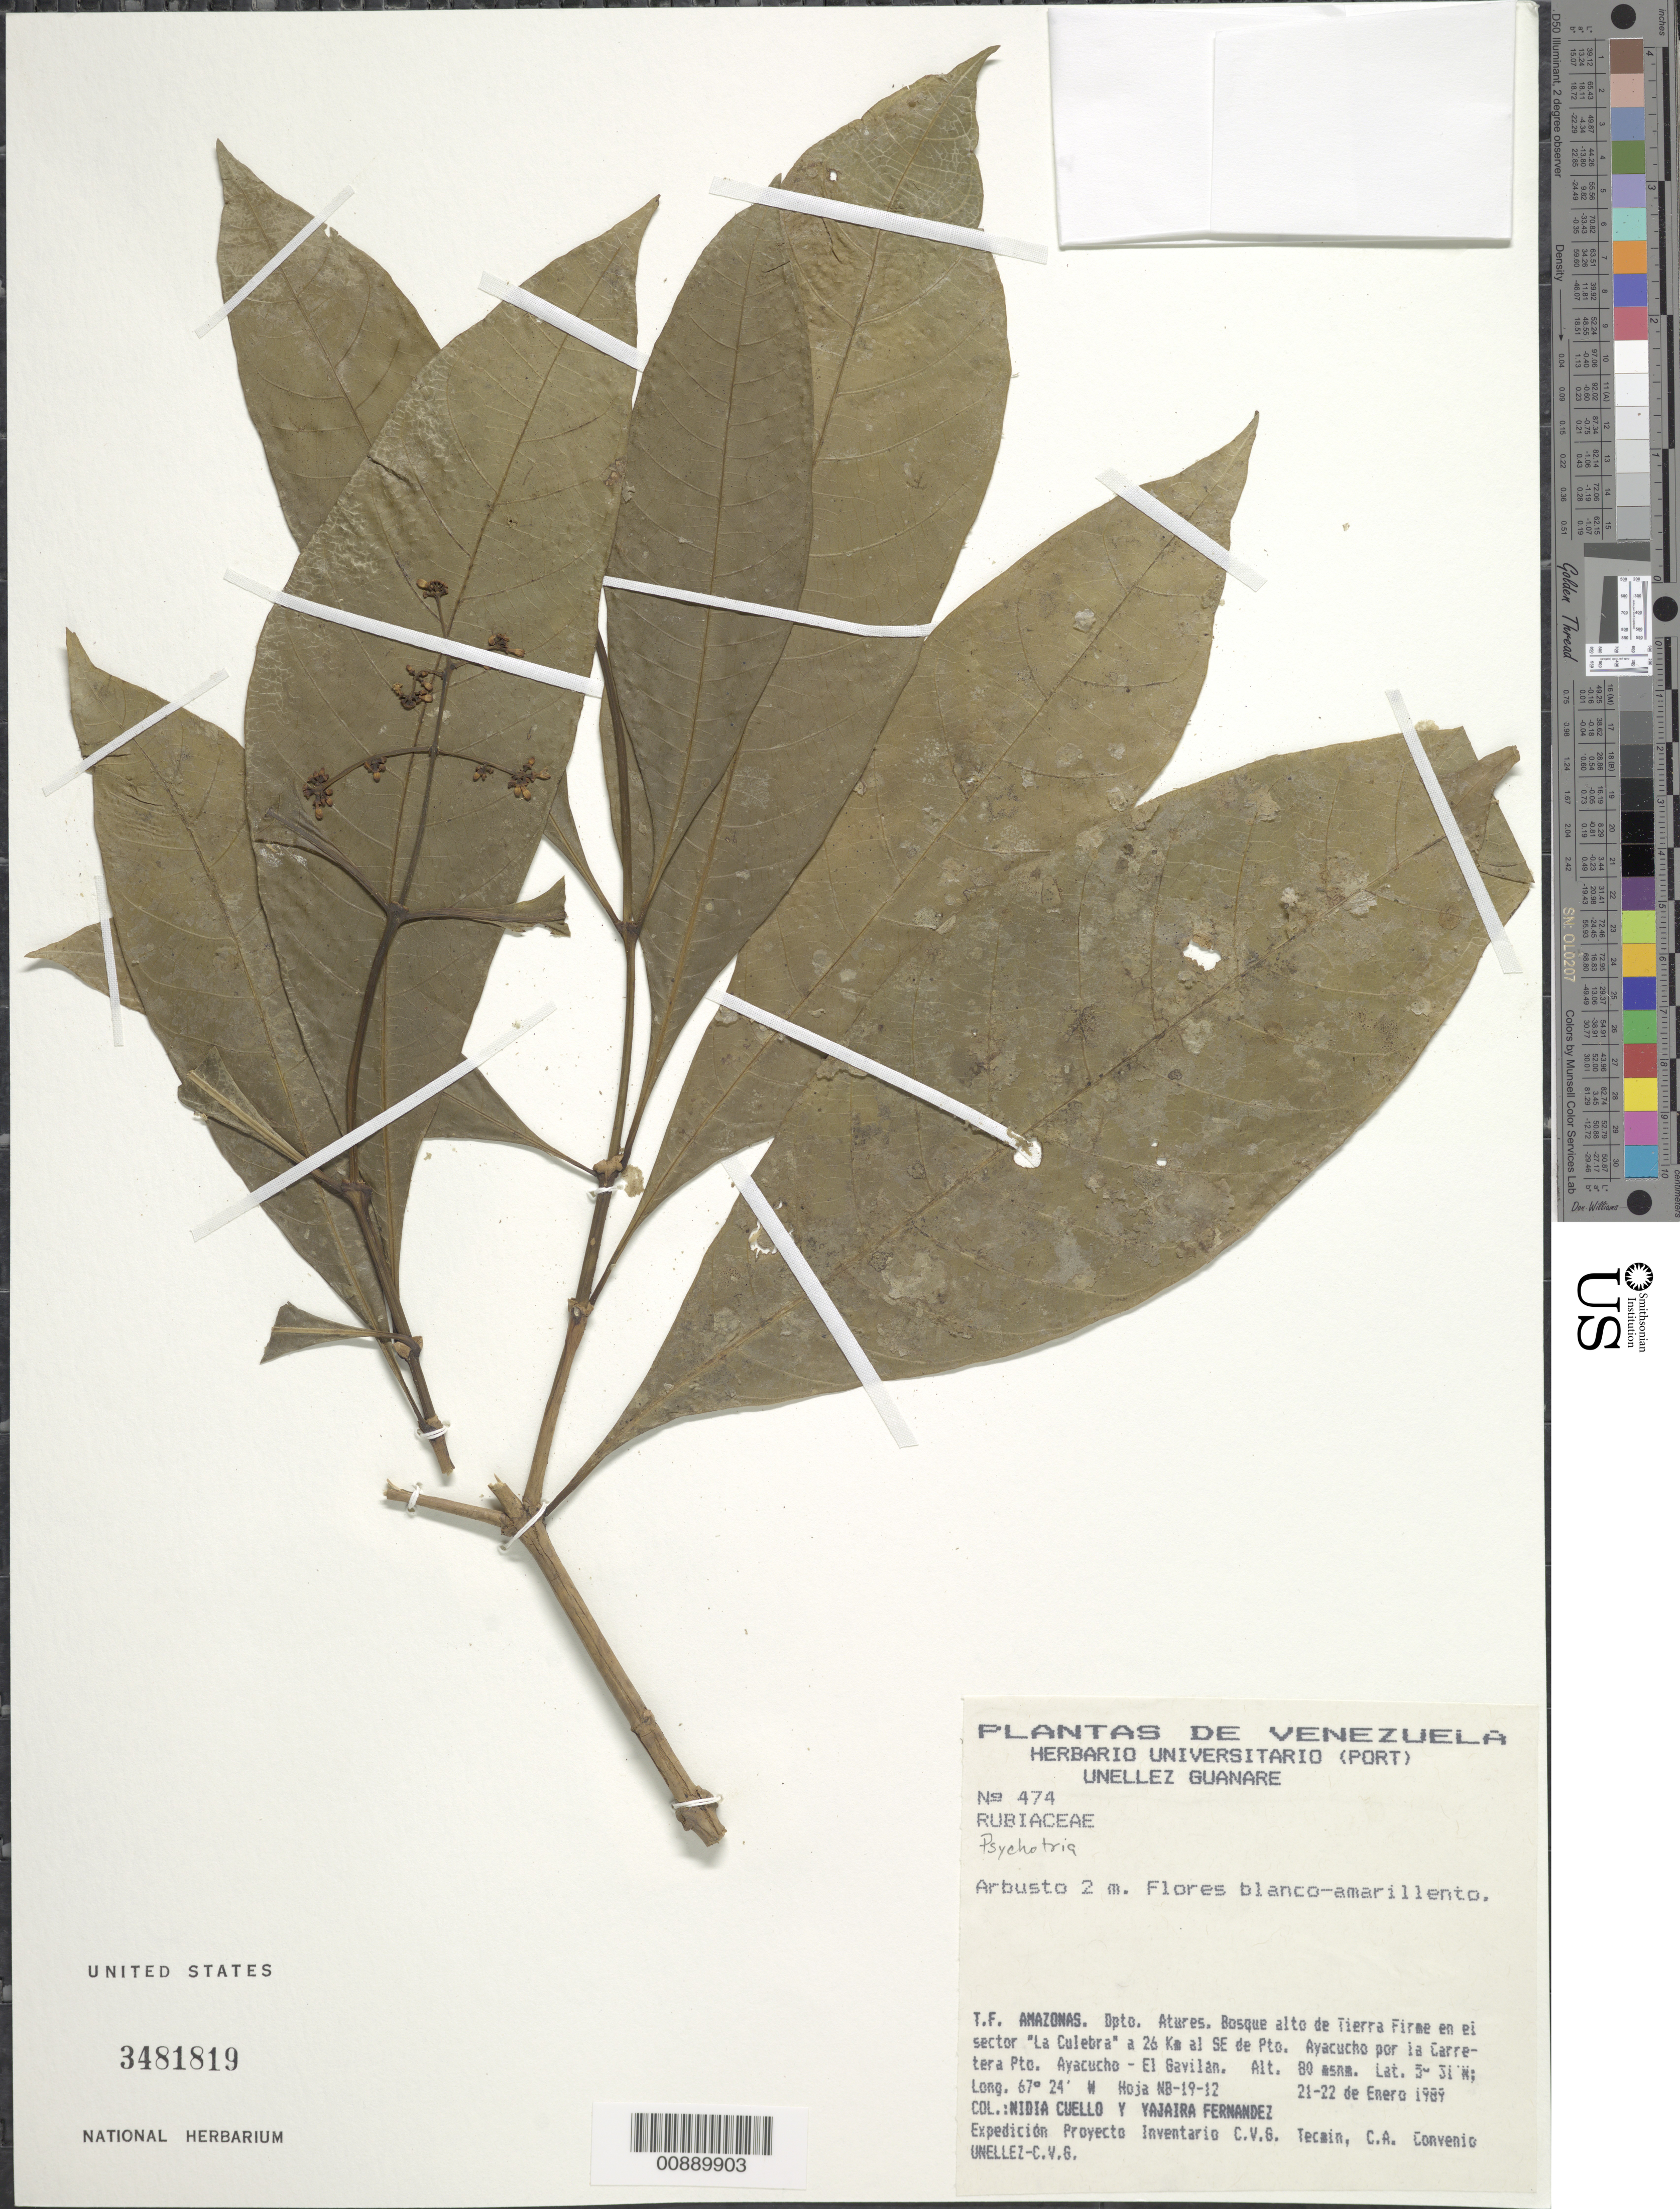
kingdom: Plantae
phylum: Tracheophyta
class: Magnoliopsida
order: Gentianales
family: Rubiaceae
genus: Psychotria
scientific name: Psychotria sp.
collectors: N. L. Cuello & Y. Fernandez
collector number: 474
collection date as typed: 21-Jan-89 to 22-Jan-89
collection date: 1989-01-21/1989-01-22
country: Venezuela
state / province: Amazonas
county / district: Atures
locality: Sector "La Culebra" a 26 km SE Pto. Ayacucho por la carretera Pto Ayacucho - El Gavilan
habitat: Bosque alto de tierra firme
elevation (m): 80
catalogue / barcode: US 3481819